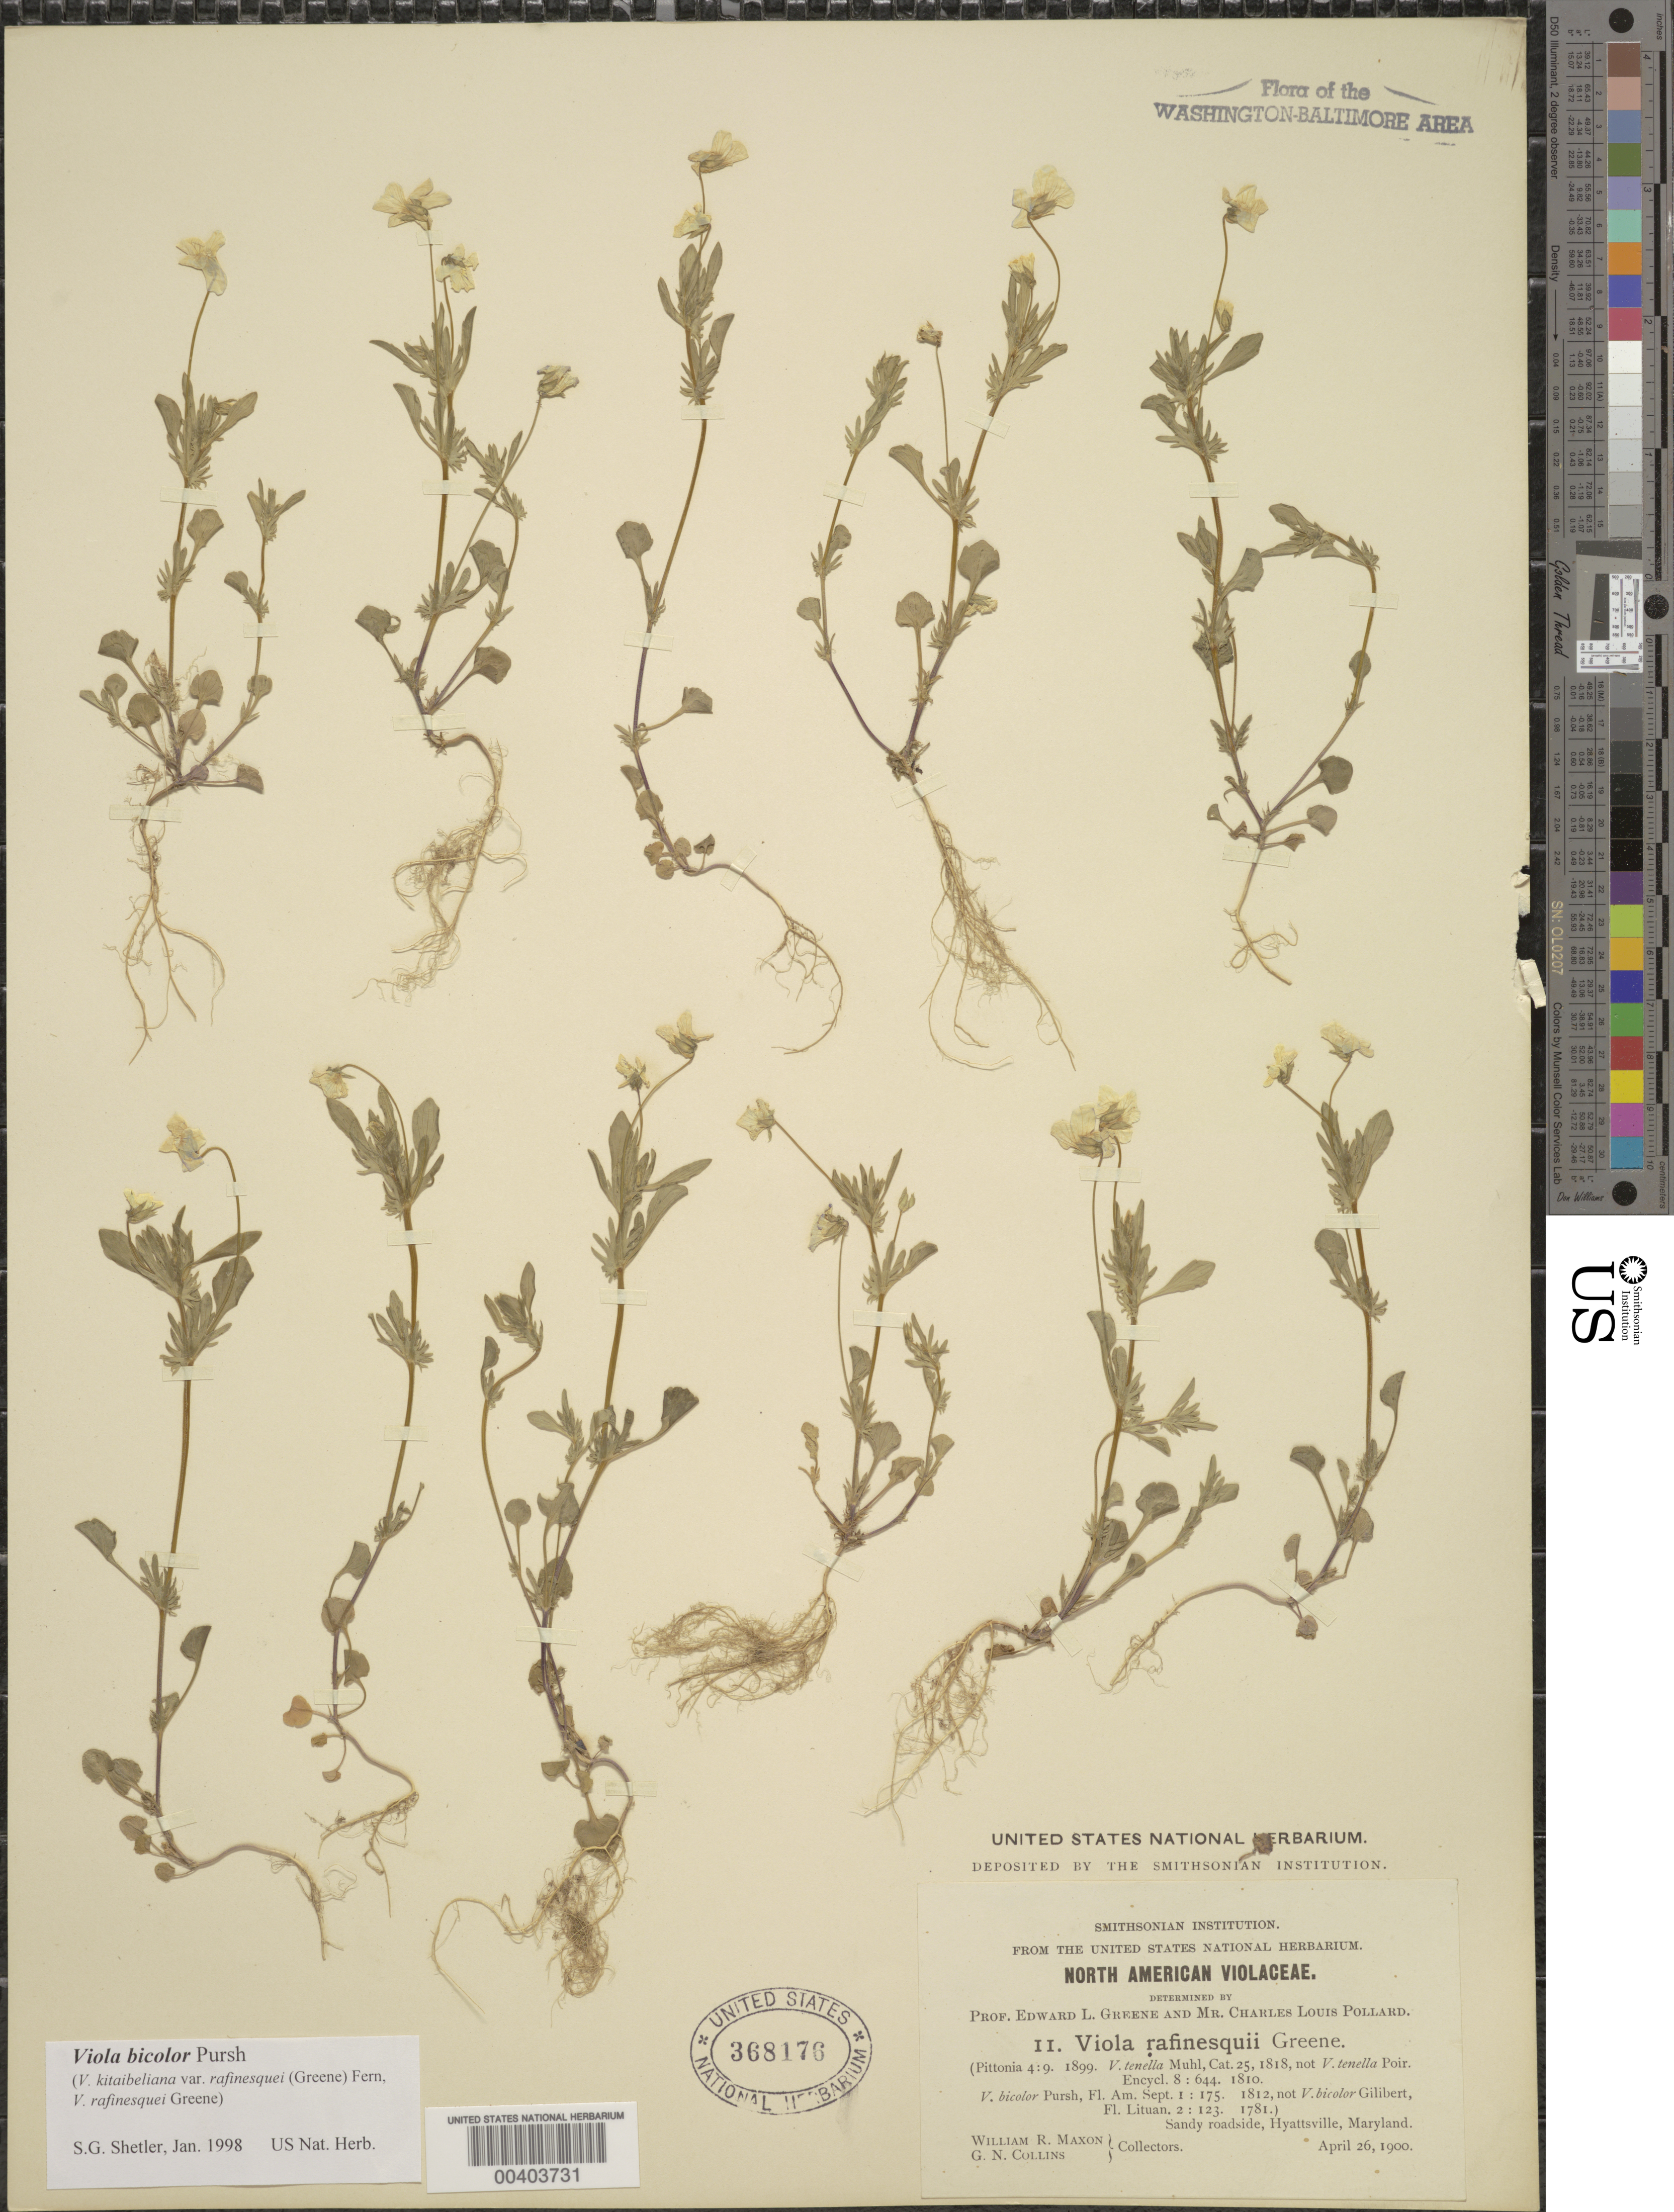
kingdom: Plantae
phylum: Tracheophyta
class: Magnoliopsida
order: Malpighiales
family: Violaceae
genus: Viola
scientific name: Viola bicolor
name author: Pursh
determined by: Shetler, Stanwyn G., (US), NMNH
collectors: W. R. Maxon & G. Collins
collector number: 11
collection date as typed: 26 Apr 1900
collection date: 1900-04-26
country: United States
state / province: Maryland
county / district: Prince George's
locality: Hyattsville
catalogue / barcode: US 368176